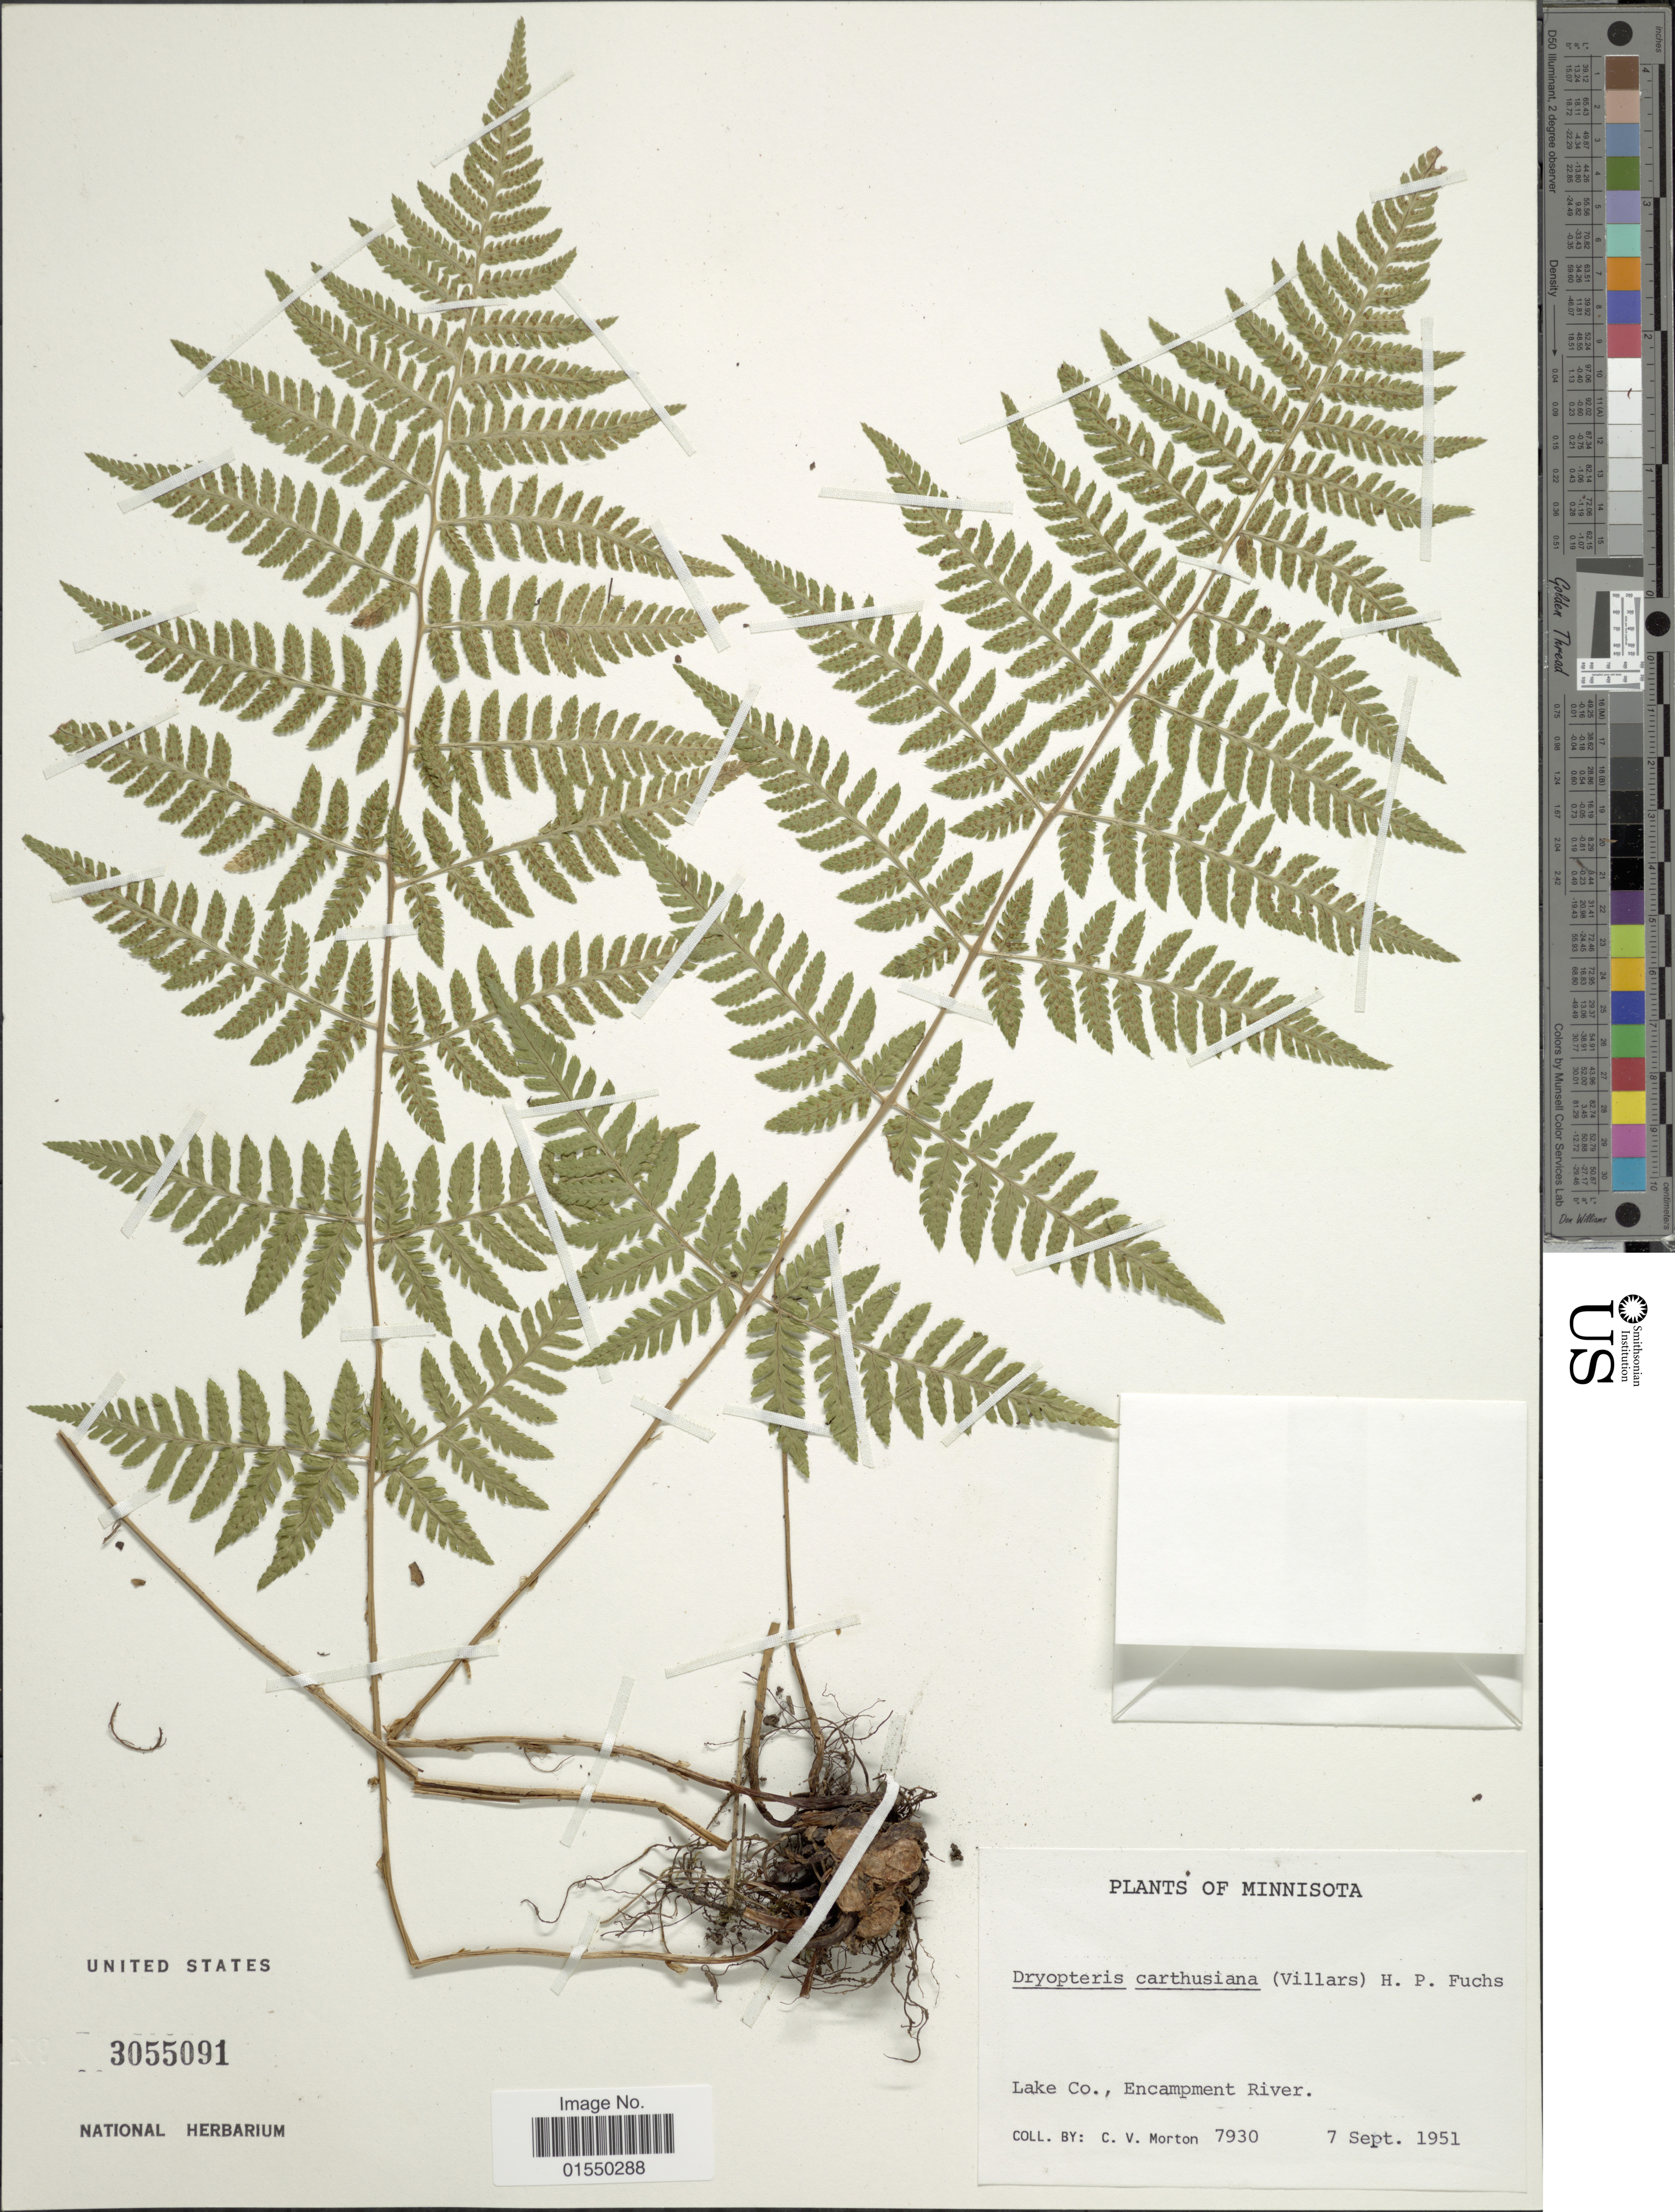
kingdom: Plantae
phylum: Tracheophyta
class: Polypodiopsida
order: Polypodiales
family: Dryopteridaceae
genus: Dryopteris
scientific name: Dryopteris carthusiana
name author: (Villars) H.P. Fuchs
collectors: C. V. Morton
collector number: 7930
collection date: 1951-09-07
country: United States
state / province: Minnesota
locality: Lake Co., Encampment River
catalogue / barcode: US 3055091